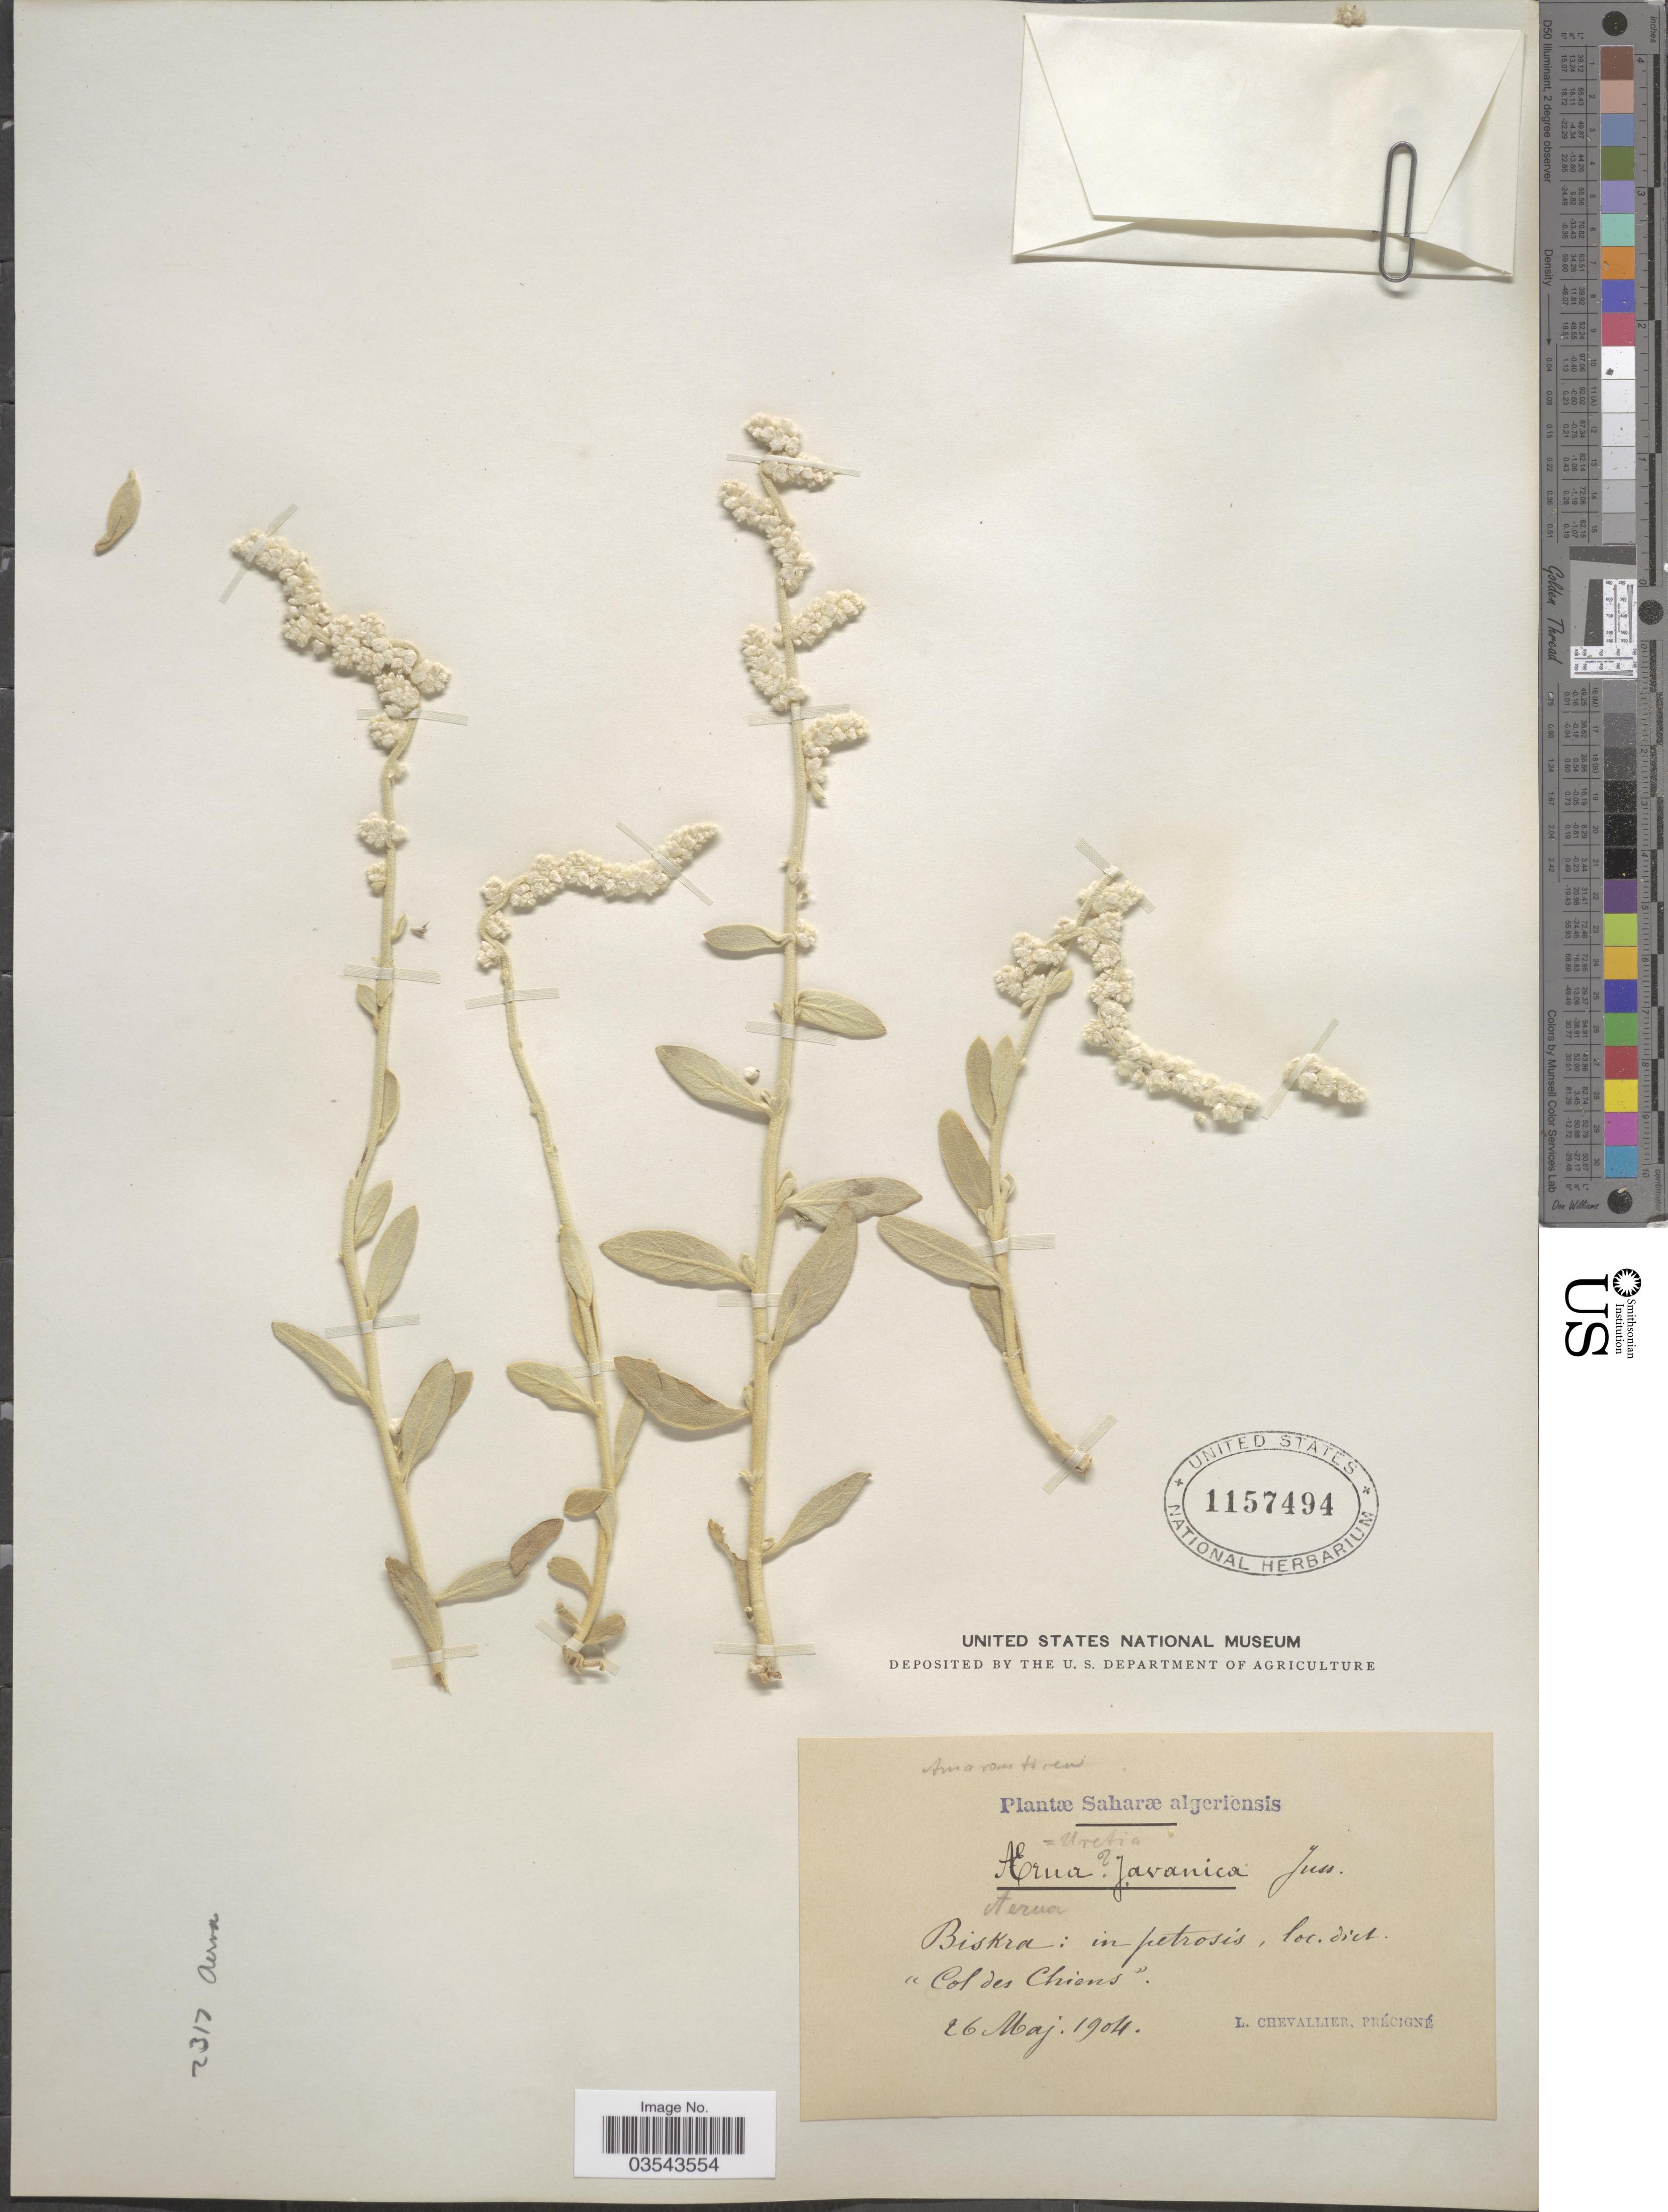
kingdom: Plantae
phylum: Tracheophyta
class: Magnoliopsida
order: Caryophyllales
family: Amaranthaceae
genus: Aerva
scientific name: Aerva javanica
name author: (Burm. f.) Juss. ex Schult.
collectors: L. Chevallier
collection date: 1904-05-26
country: Algeria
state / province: Biskra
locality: Saharæ algeriensis. In petrosis, loct. dict. 'Col des Chiens'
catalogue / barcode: US 1157494